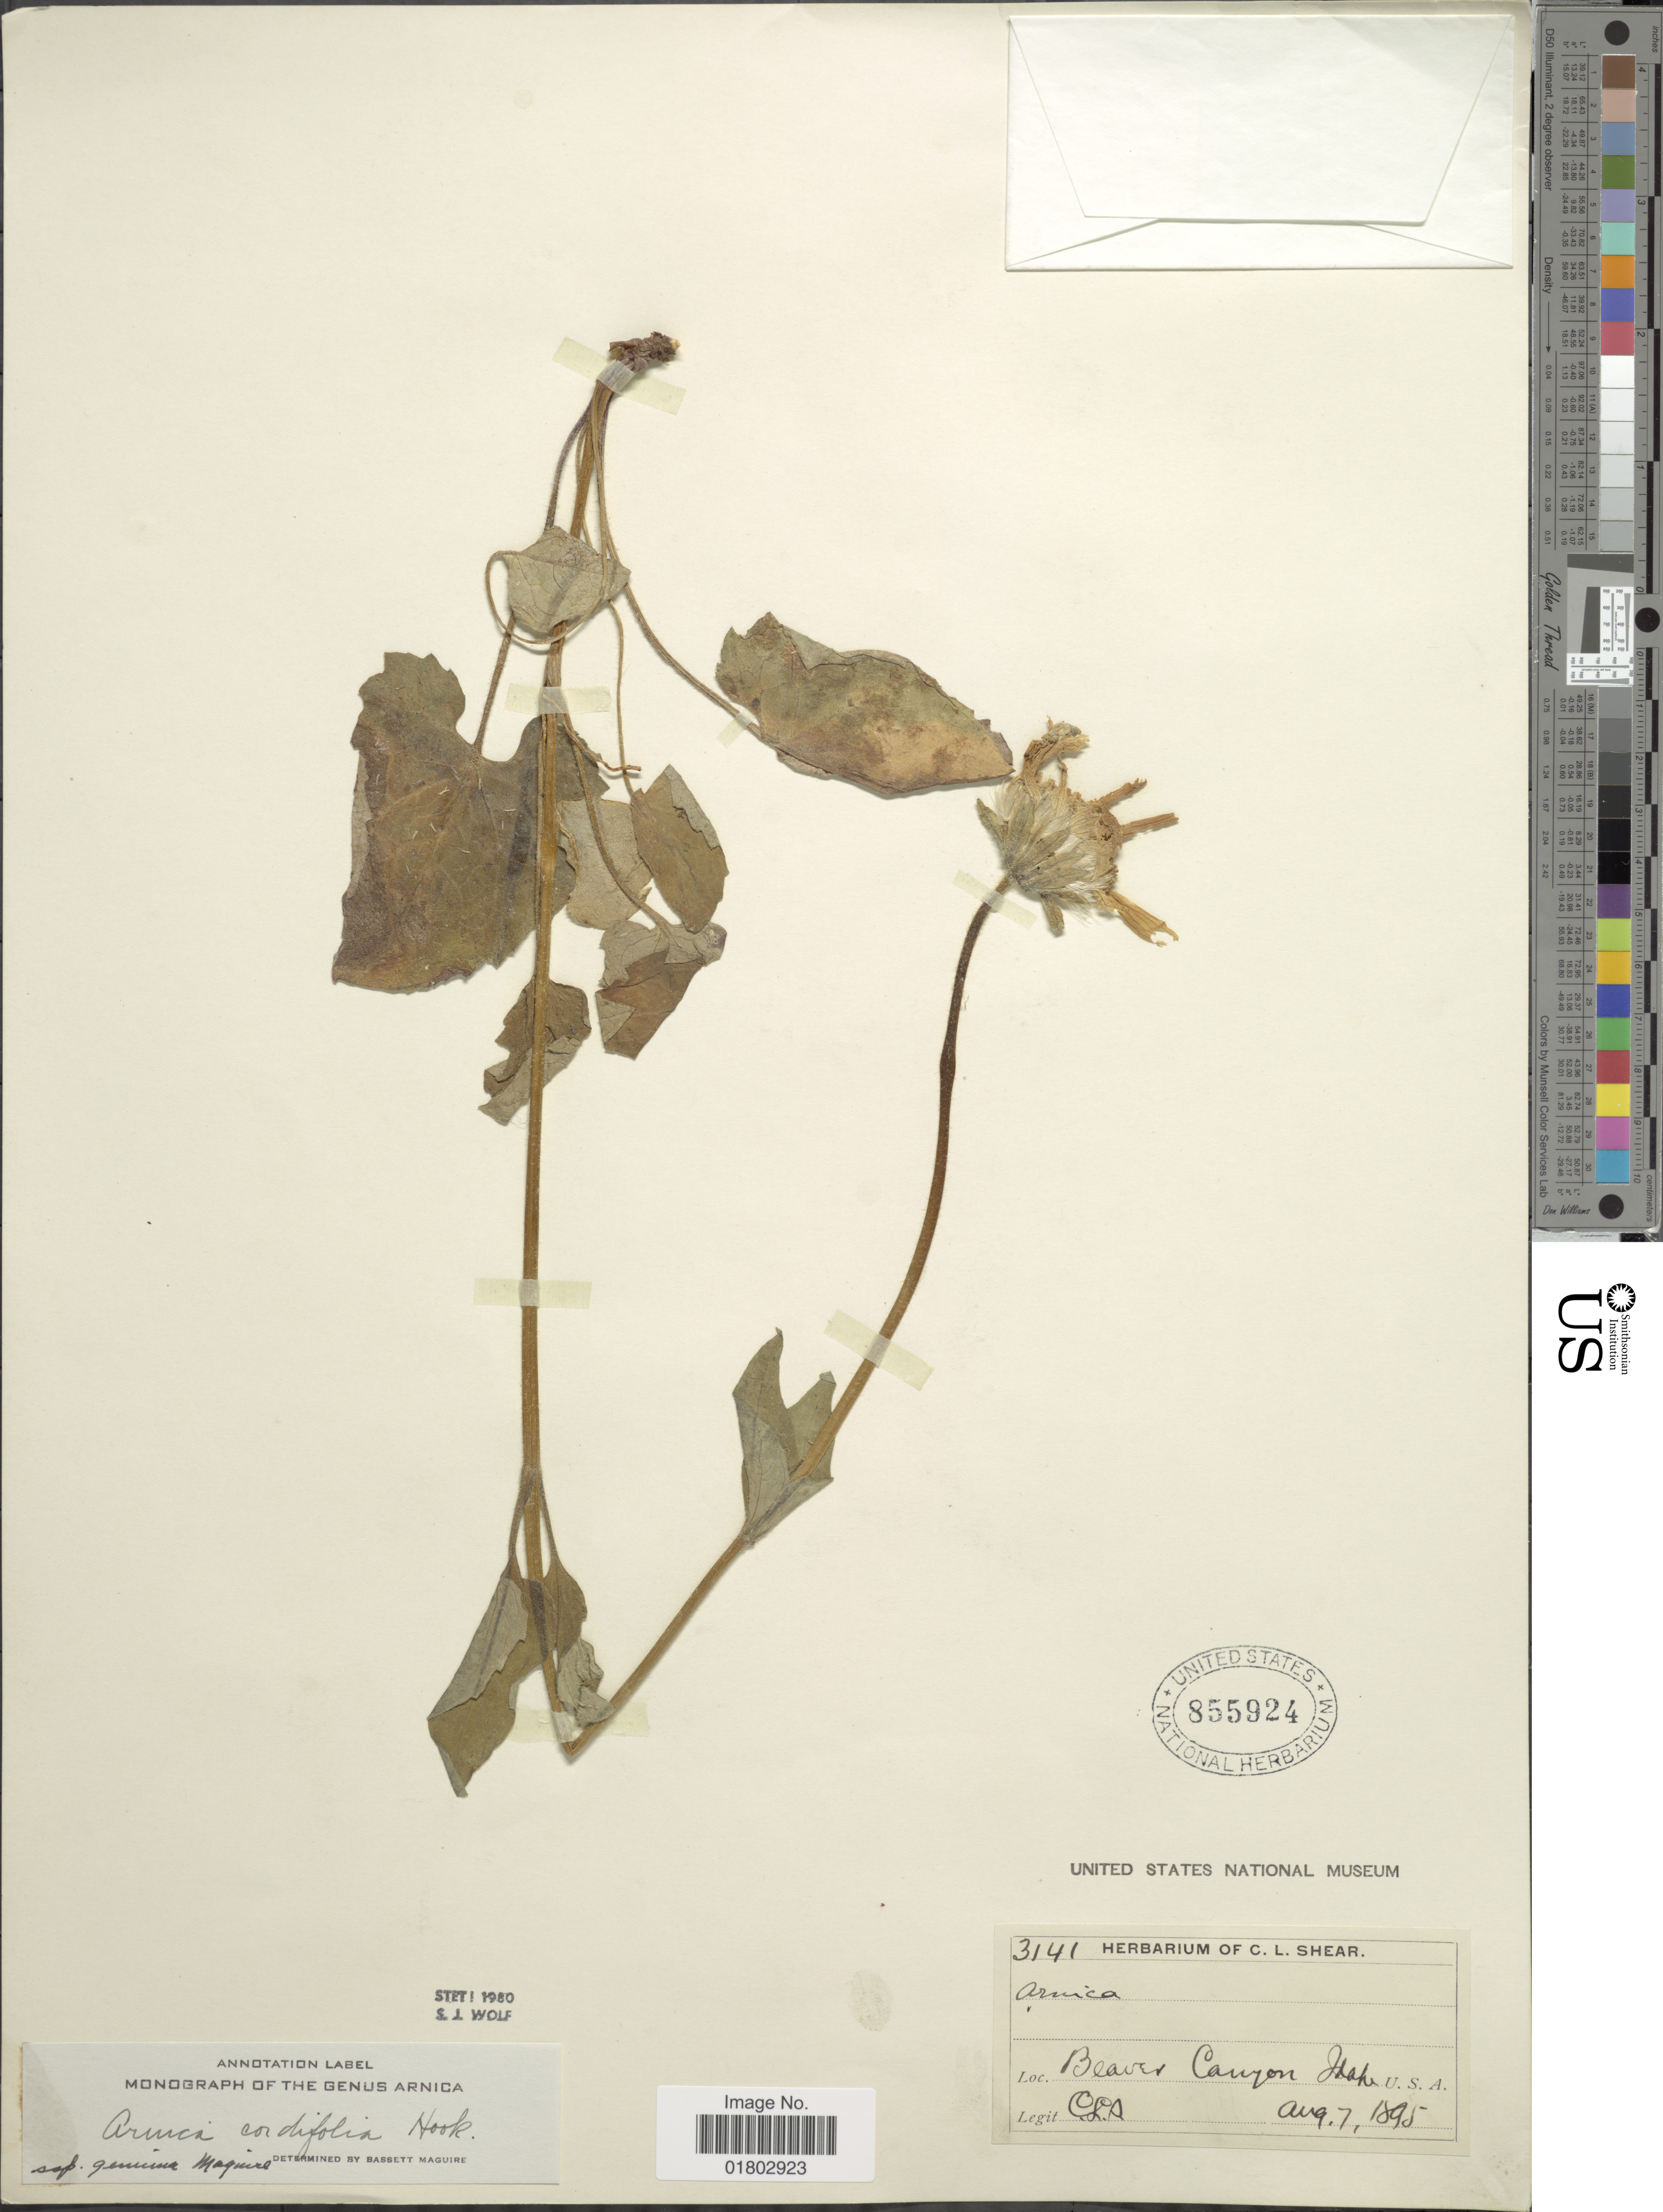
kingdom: Plantae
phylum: Tracheophyta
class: Magnoliopsida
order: Asterales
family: Asteraceae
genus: Arnica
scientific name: Arnica cordifolia subsp. genuina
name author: Maguire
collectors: C. L. Shear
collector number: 3141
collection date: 1895-08-07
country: United States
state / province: Idaho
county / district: Nez Perce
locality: Beaver Canyon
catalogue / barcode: US 855924